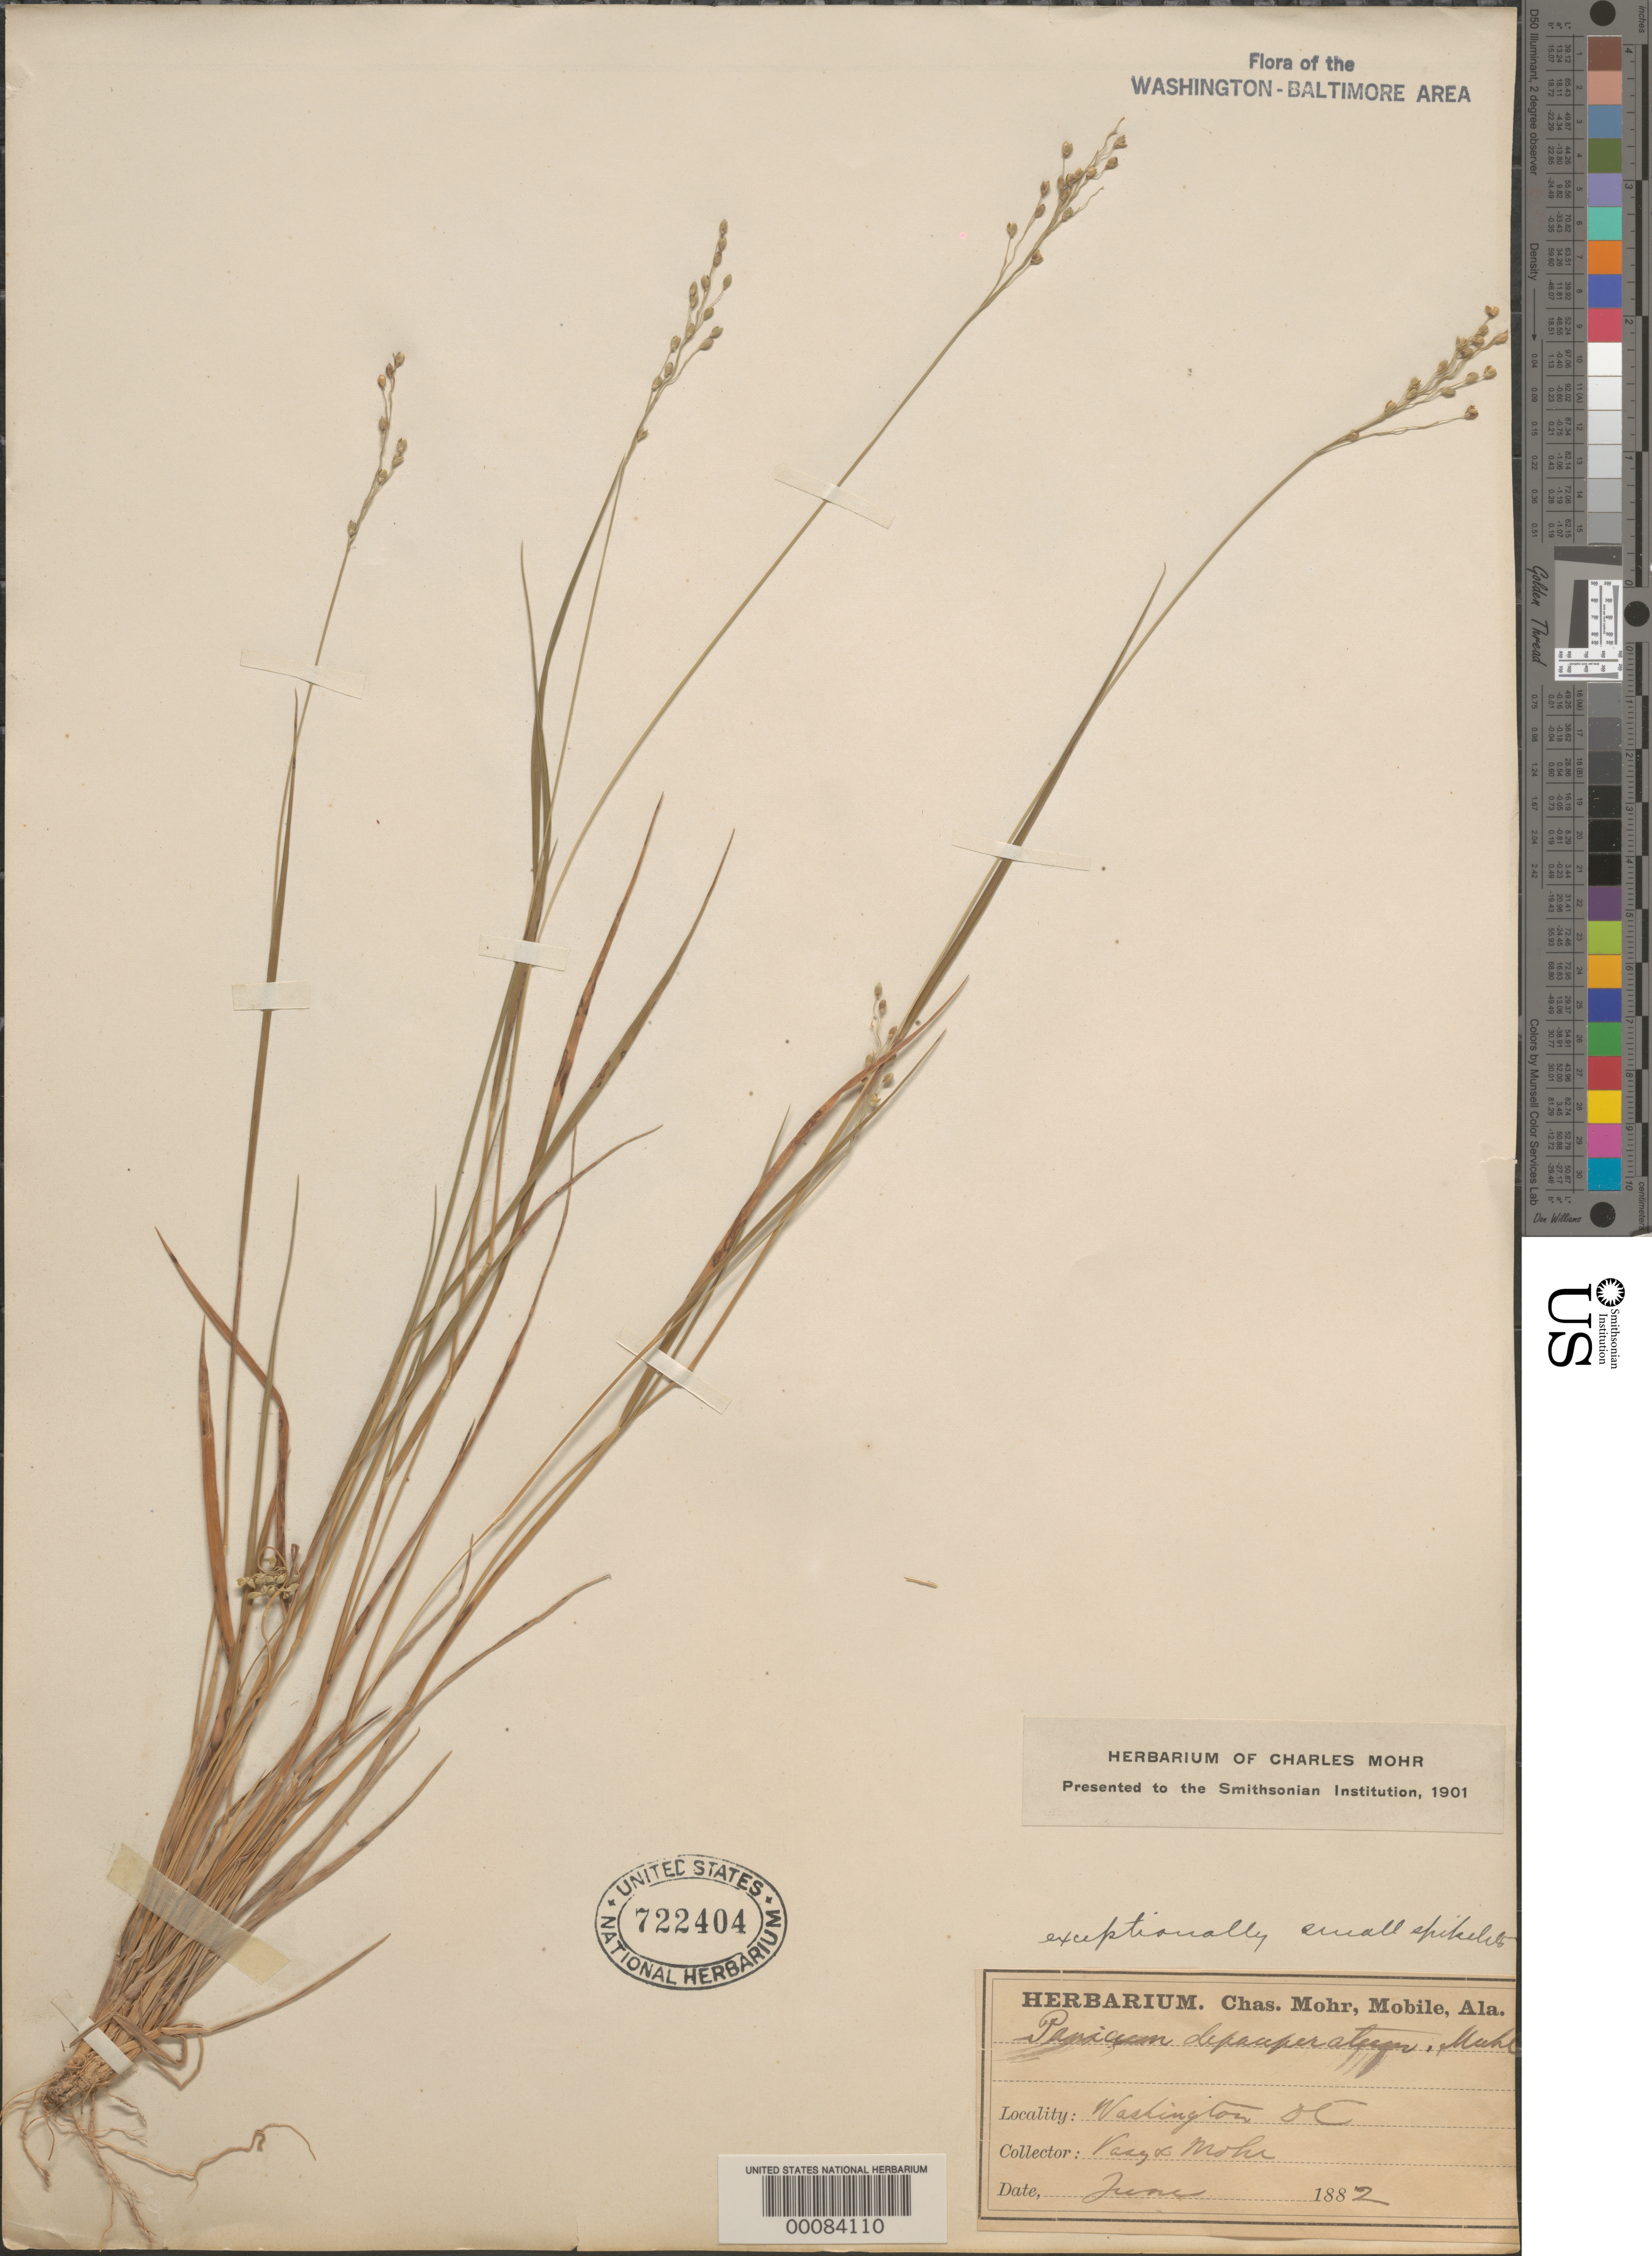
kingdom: Plantae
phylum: Tracheophyta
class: Liliopsida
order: Poales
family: Poaceae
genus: Dichanthelium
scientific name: Dichanthelium depauperatum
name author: (Muhl.) Gould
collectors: G. R. Vasey & C. T. Mohr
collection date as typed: Jun 1882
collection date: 1882-06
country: United States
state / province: District of Columbia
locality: Washington DC area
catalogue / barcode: US 722404